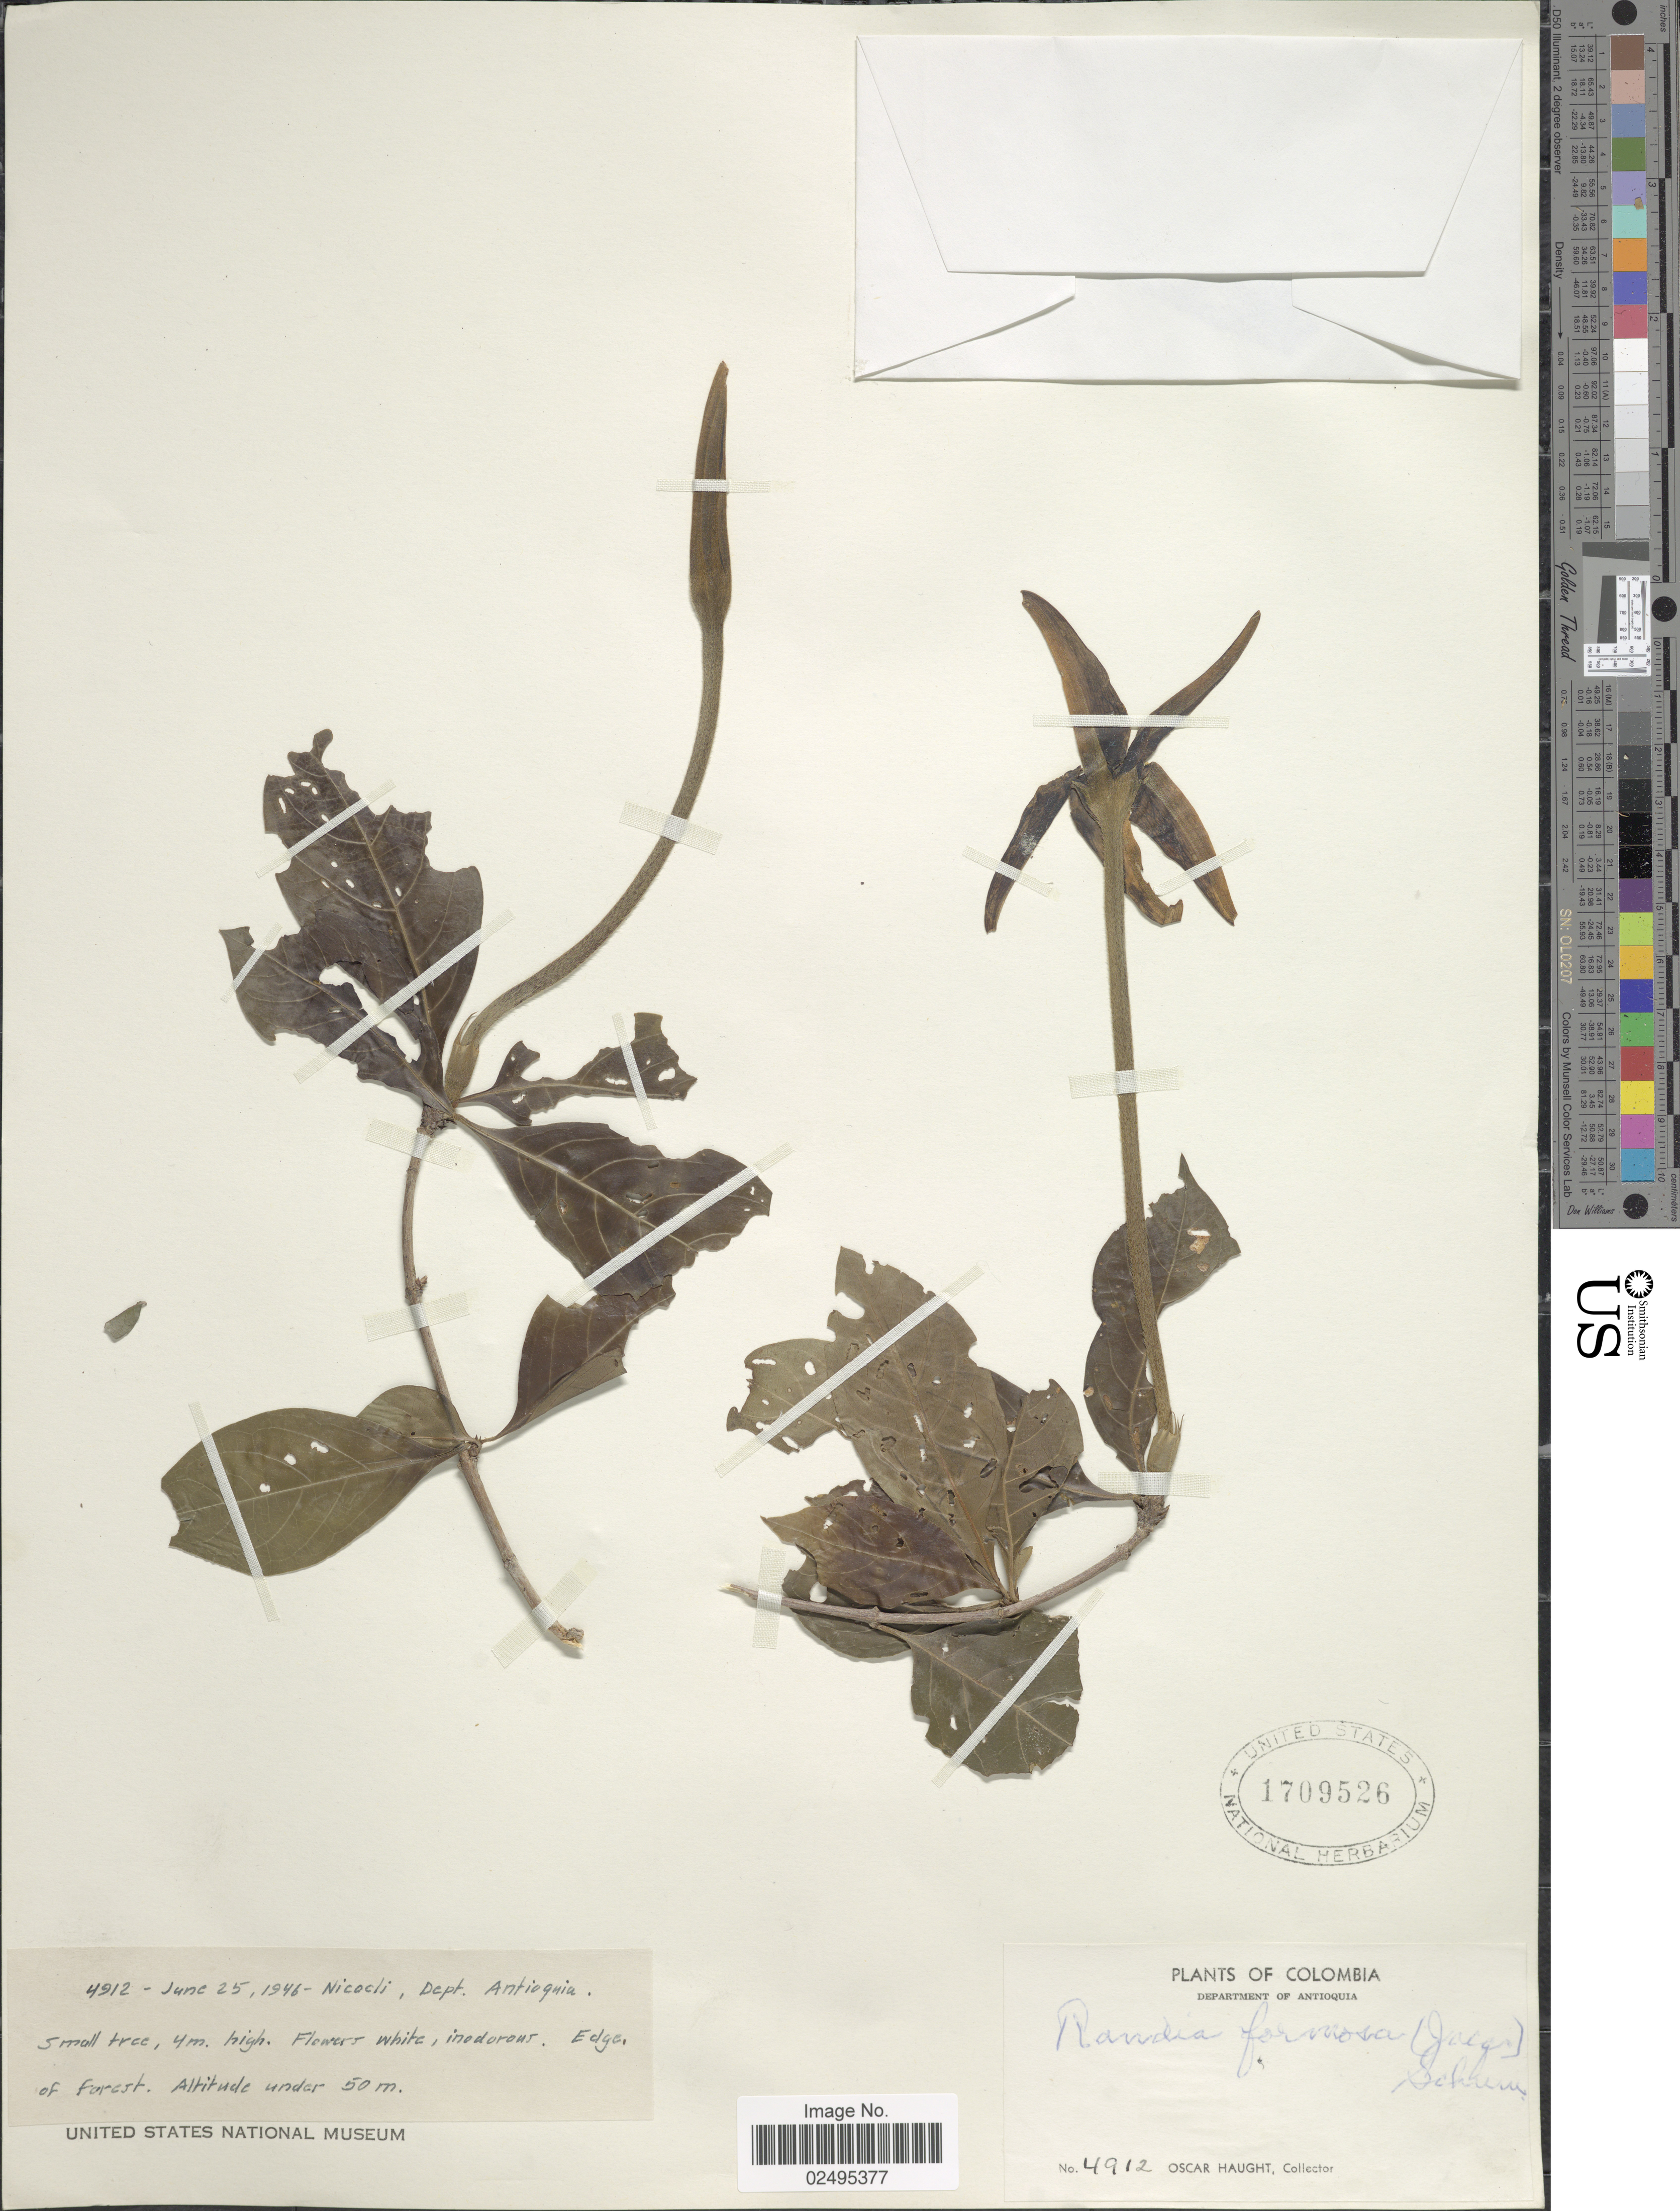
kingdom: Plantae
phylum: Tracheophyta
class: Magnoliopsida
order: Gentianales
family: Rubiaceae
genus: Rosenbergiodendron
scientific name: Rosenbergiodendron formosum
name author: (Jacq.) Fagerl.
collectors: O. L. Haught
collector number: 4912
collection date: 1946-06-25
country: Colombia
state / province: Antioquia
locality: Nicocli, Department of Antioquia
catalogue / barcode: US 1709526